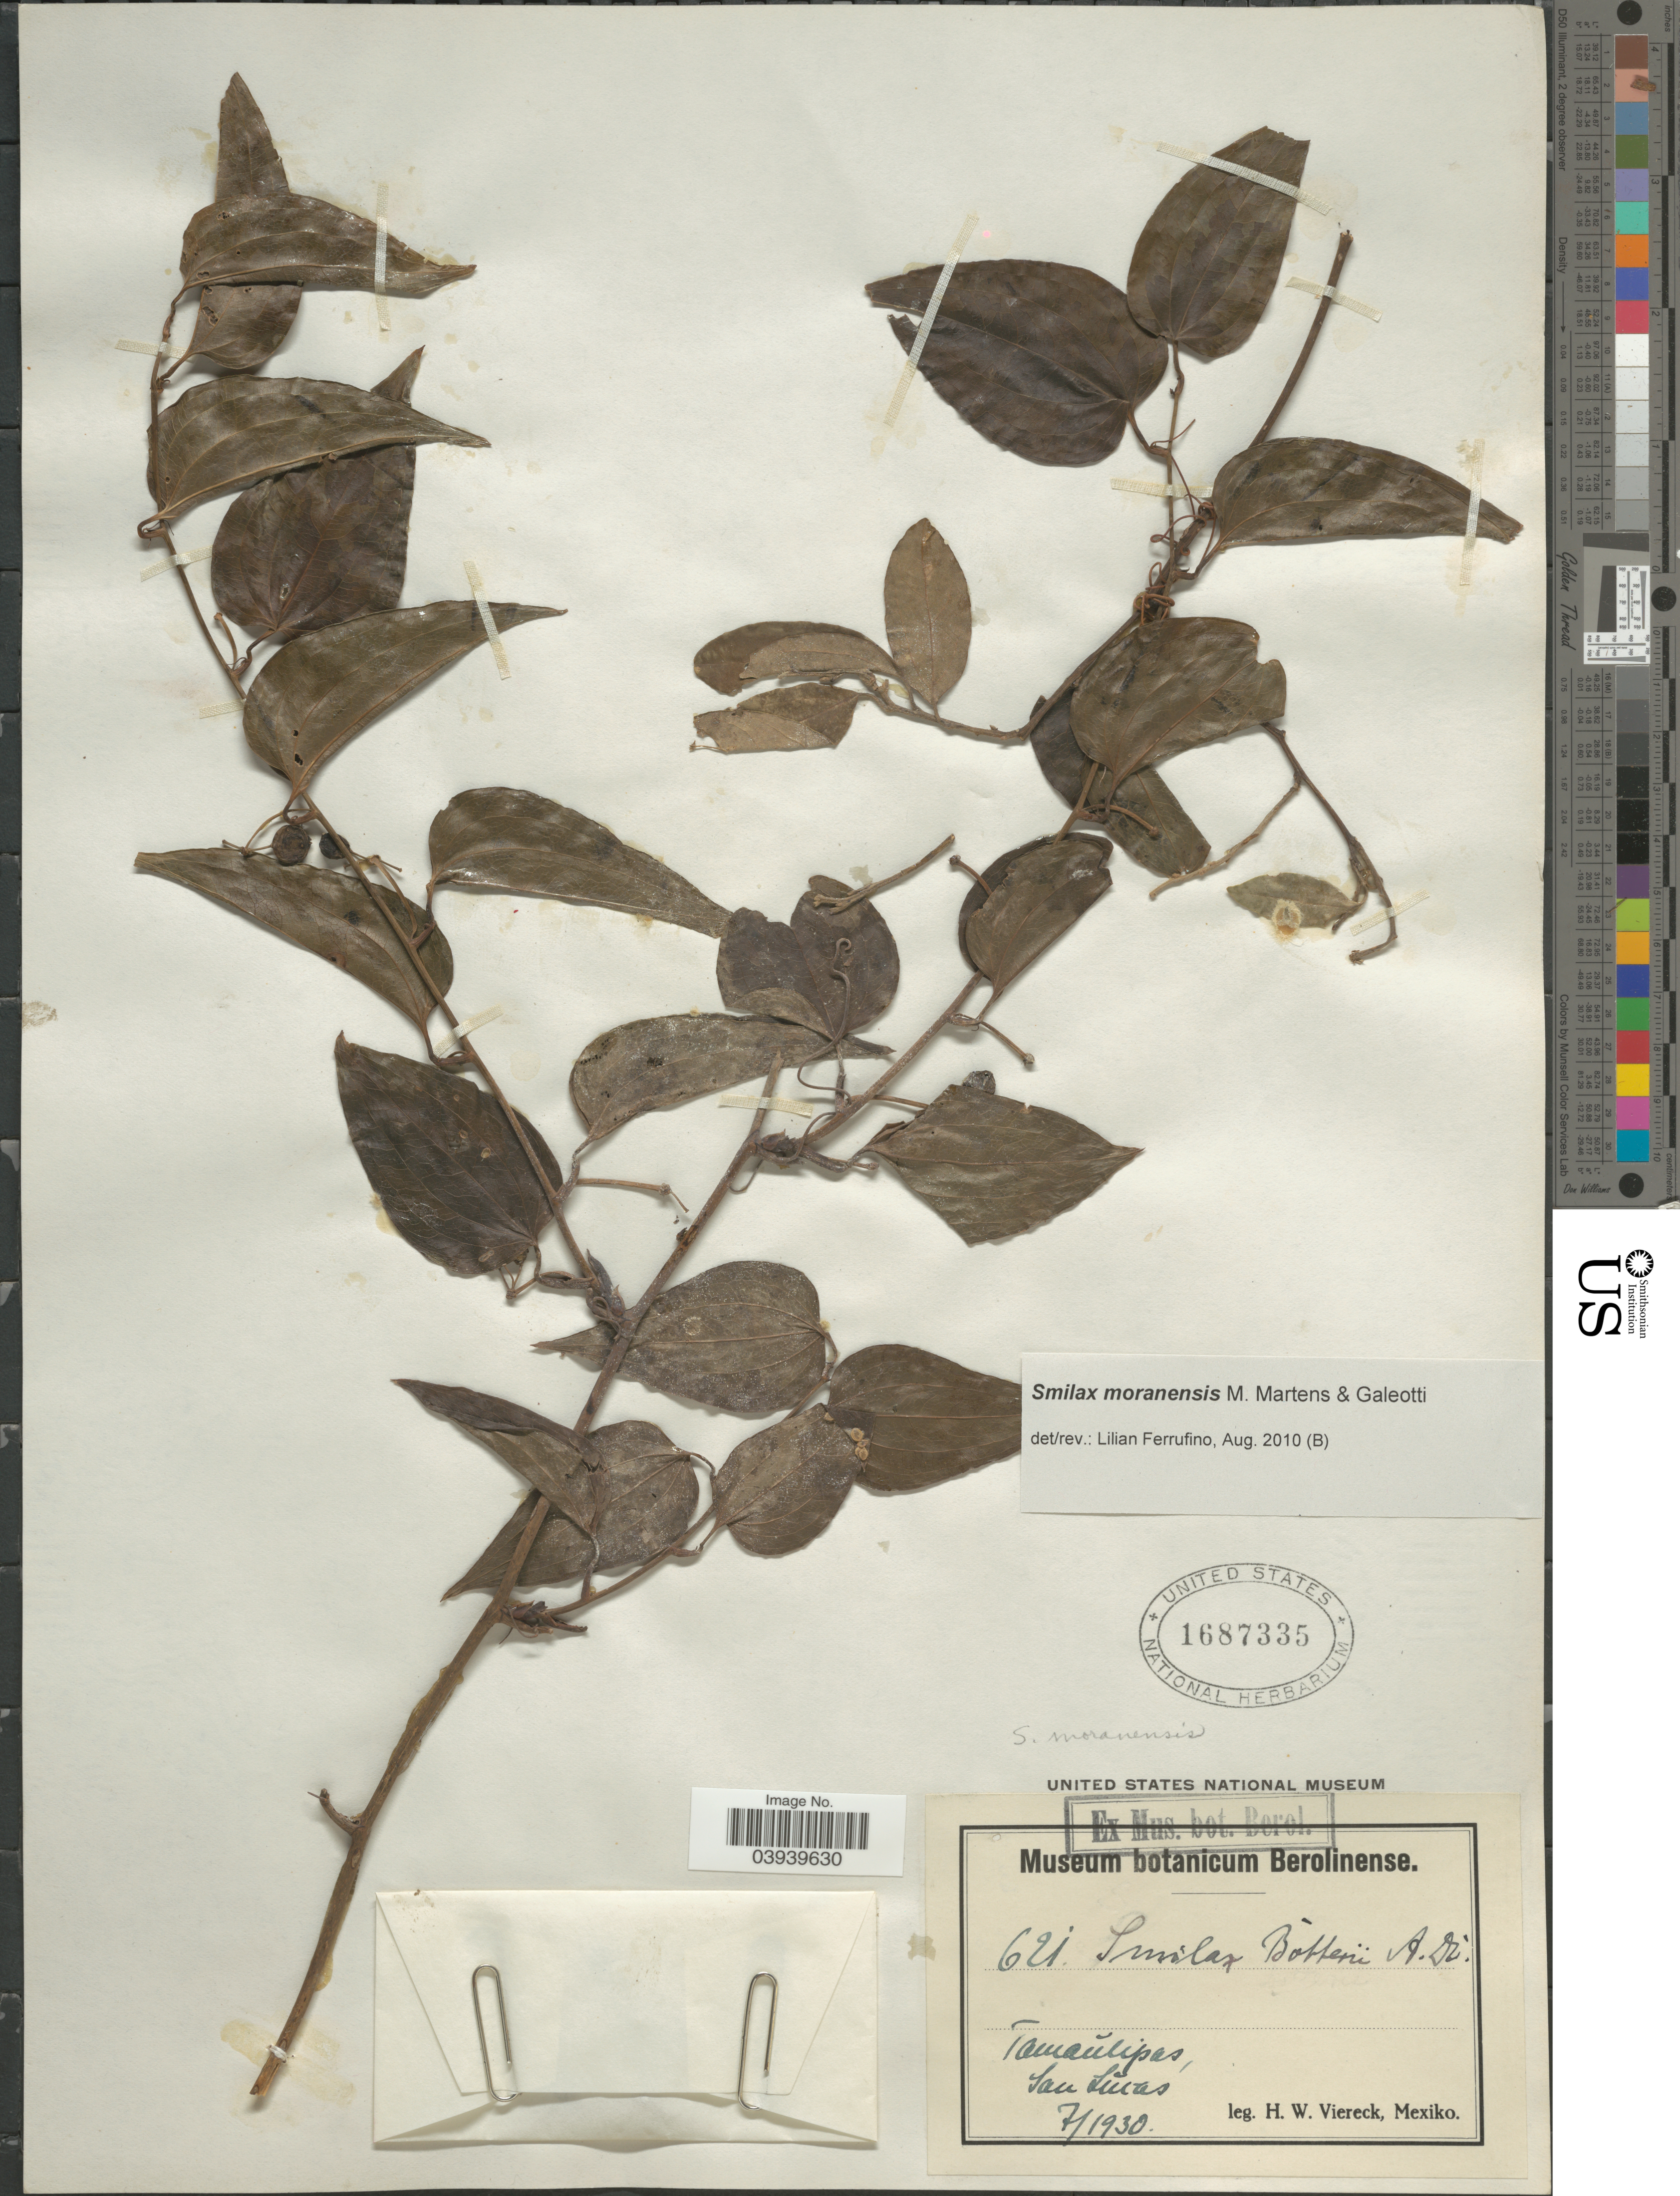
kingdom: Plantae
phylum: Tracheophyta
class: Liliopsida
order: Liliales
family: Smilacaceae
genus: Smilax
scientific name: Smilax moranensis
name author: M. Martens & Galeotti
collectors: H. W. Viereck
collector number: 621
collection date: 1930-07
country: Mexico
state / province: Tamaulipas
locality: San Lucas.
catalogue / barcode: US 1687335